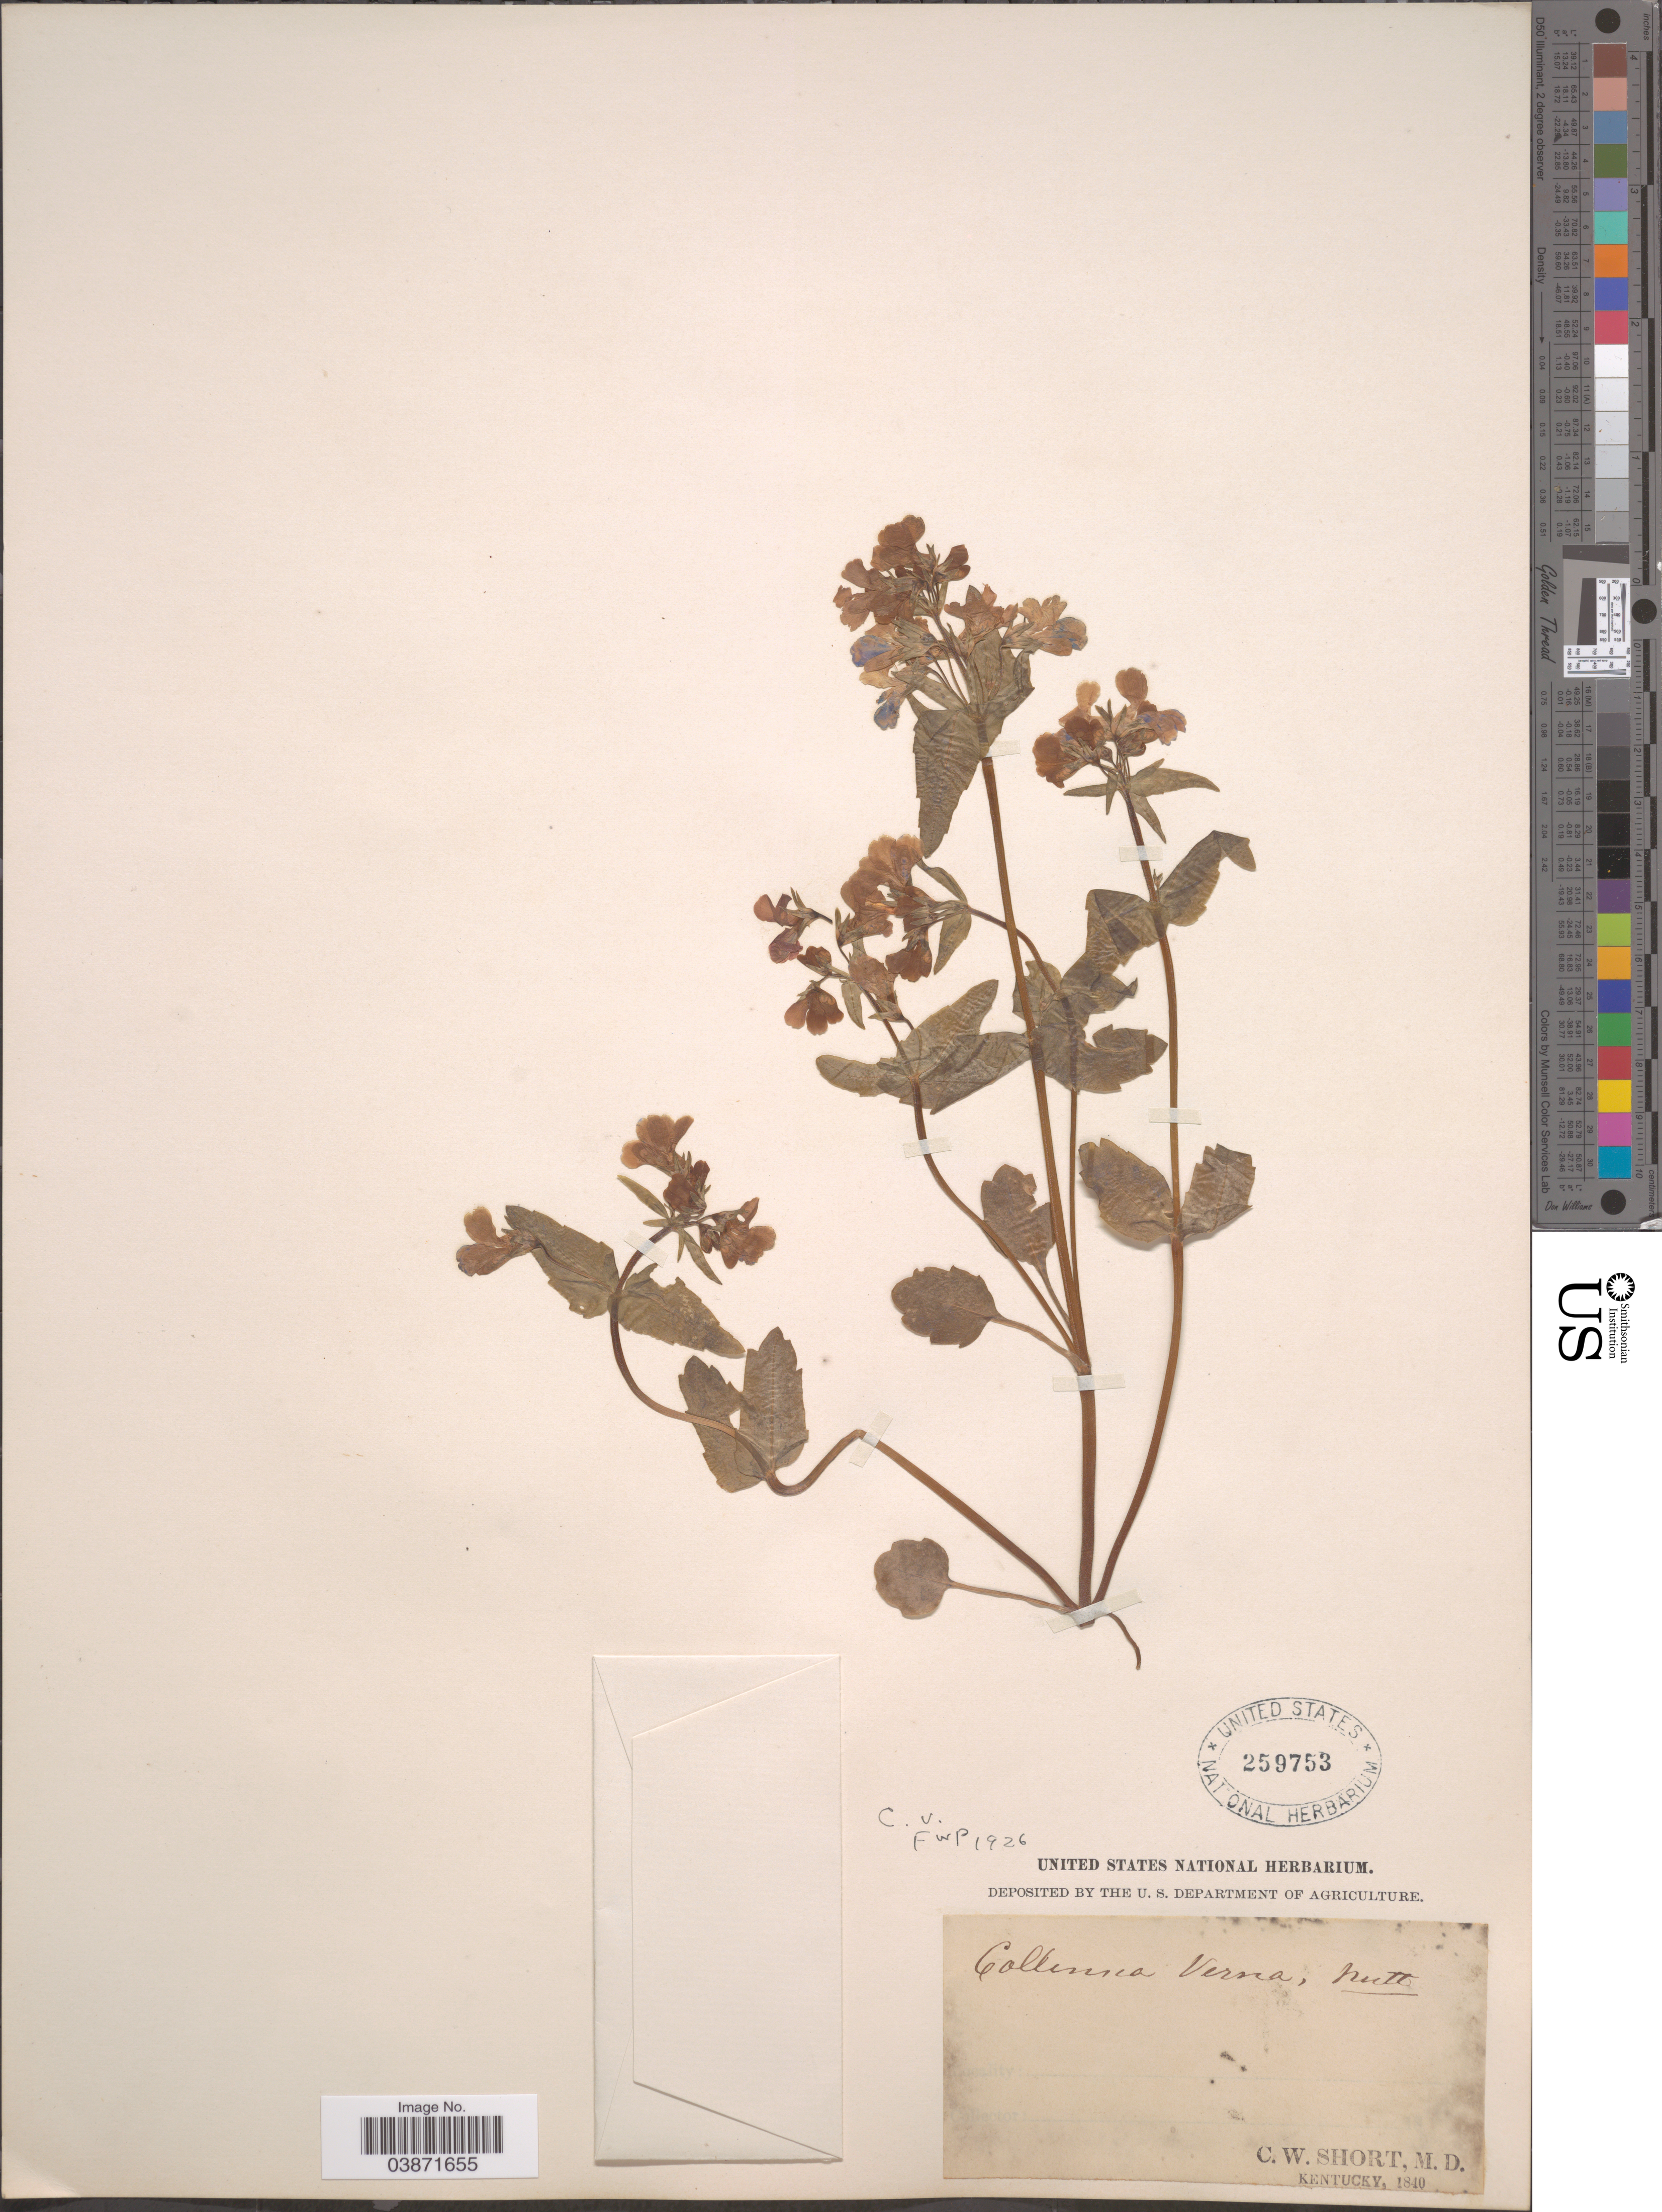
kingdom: Plantae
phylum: Tracheophyta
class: Magnoliopsida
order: Lamiales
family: Plantaginaceae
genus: Collinsia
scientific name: Collinsia verna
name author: Nutt.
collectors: C. W. Short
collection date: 1840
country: United States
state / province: Kentucky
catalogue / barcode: US 259753